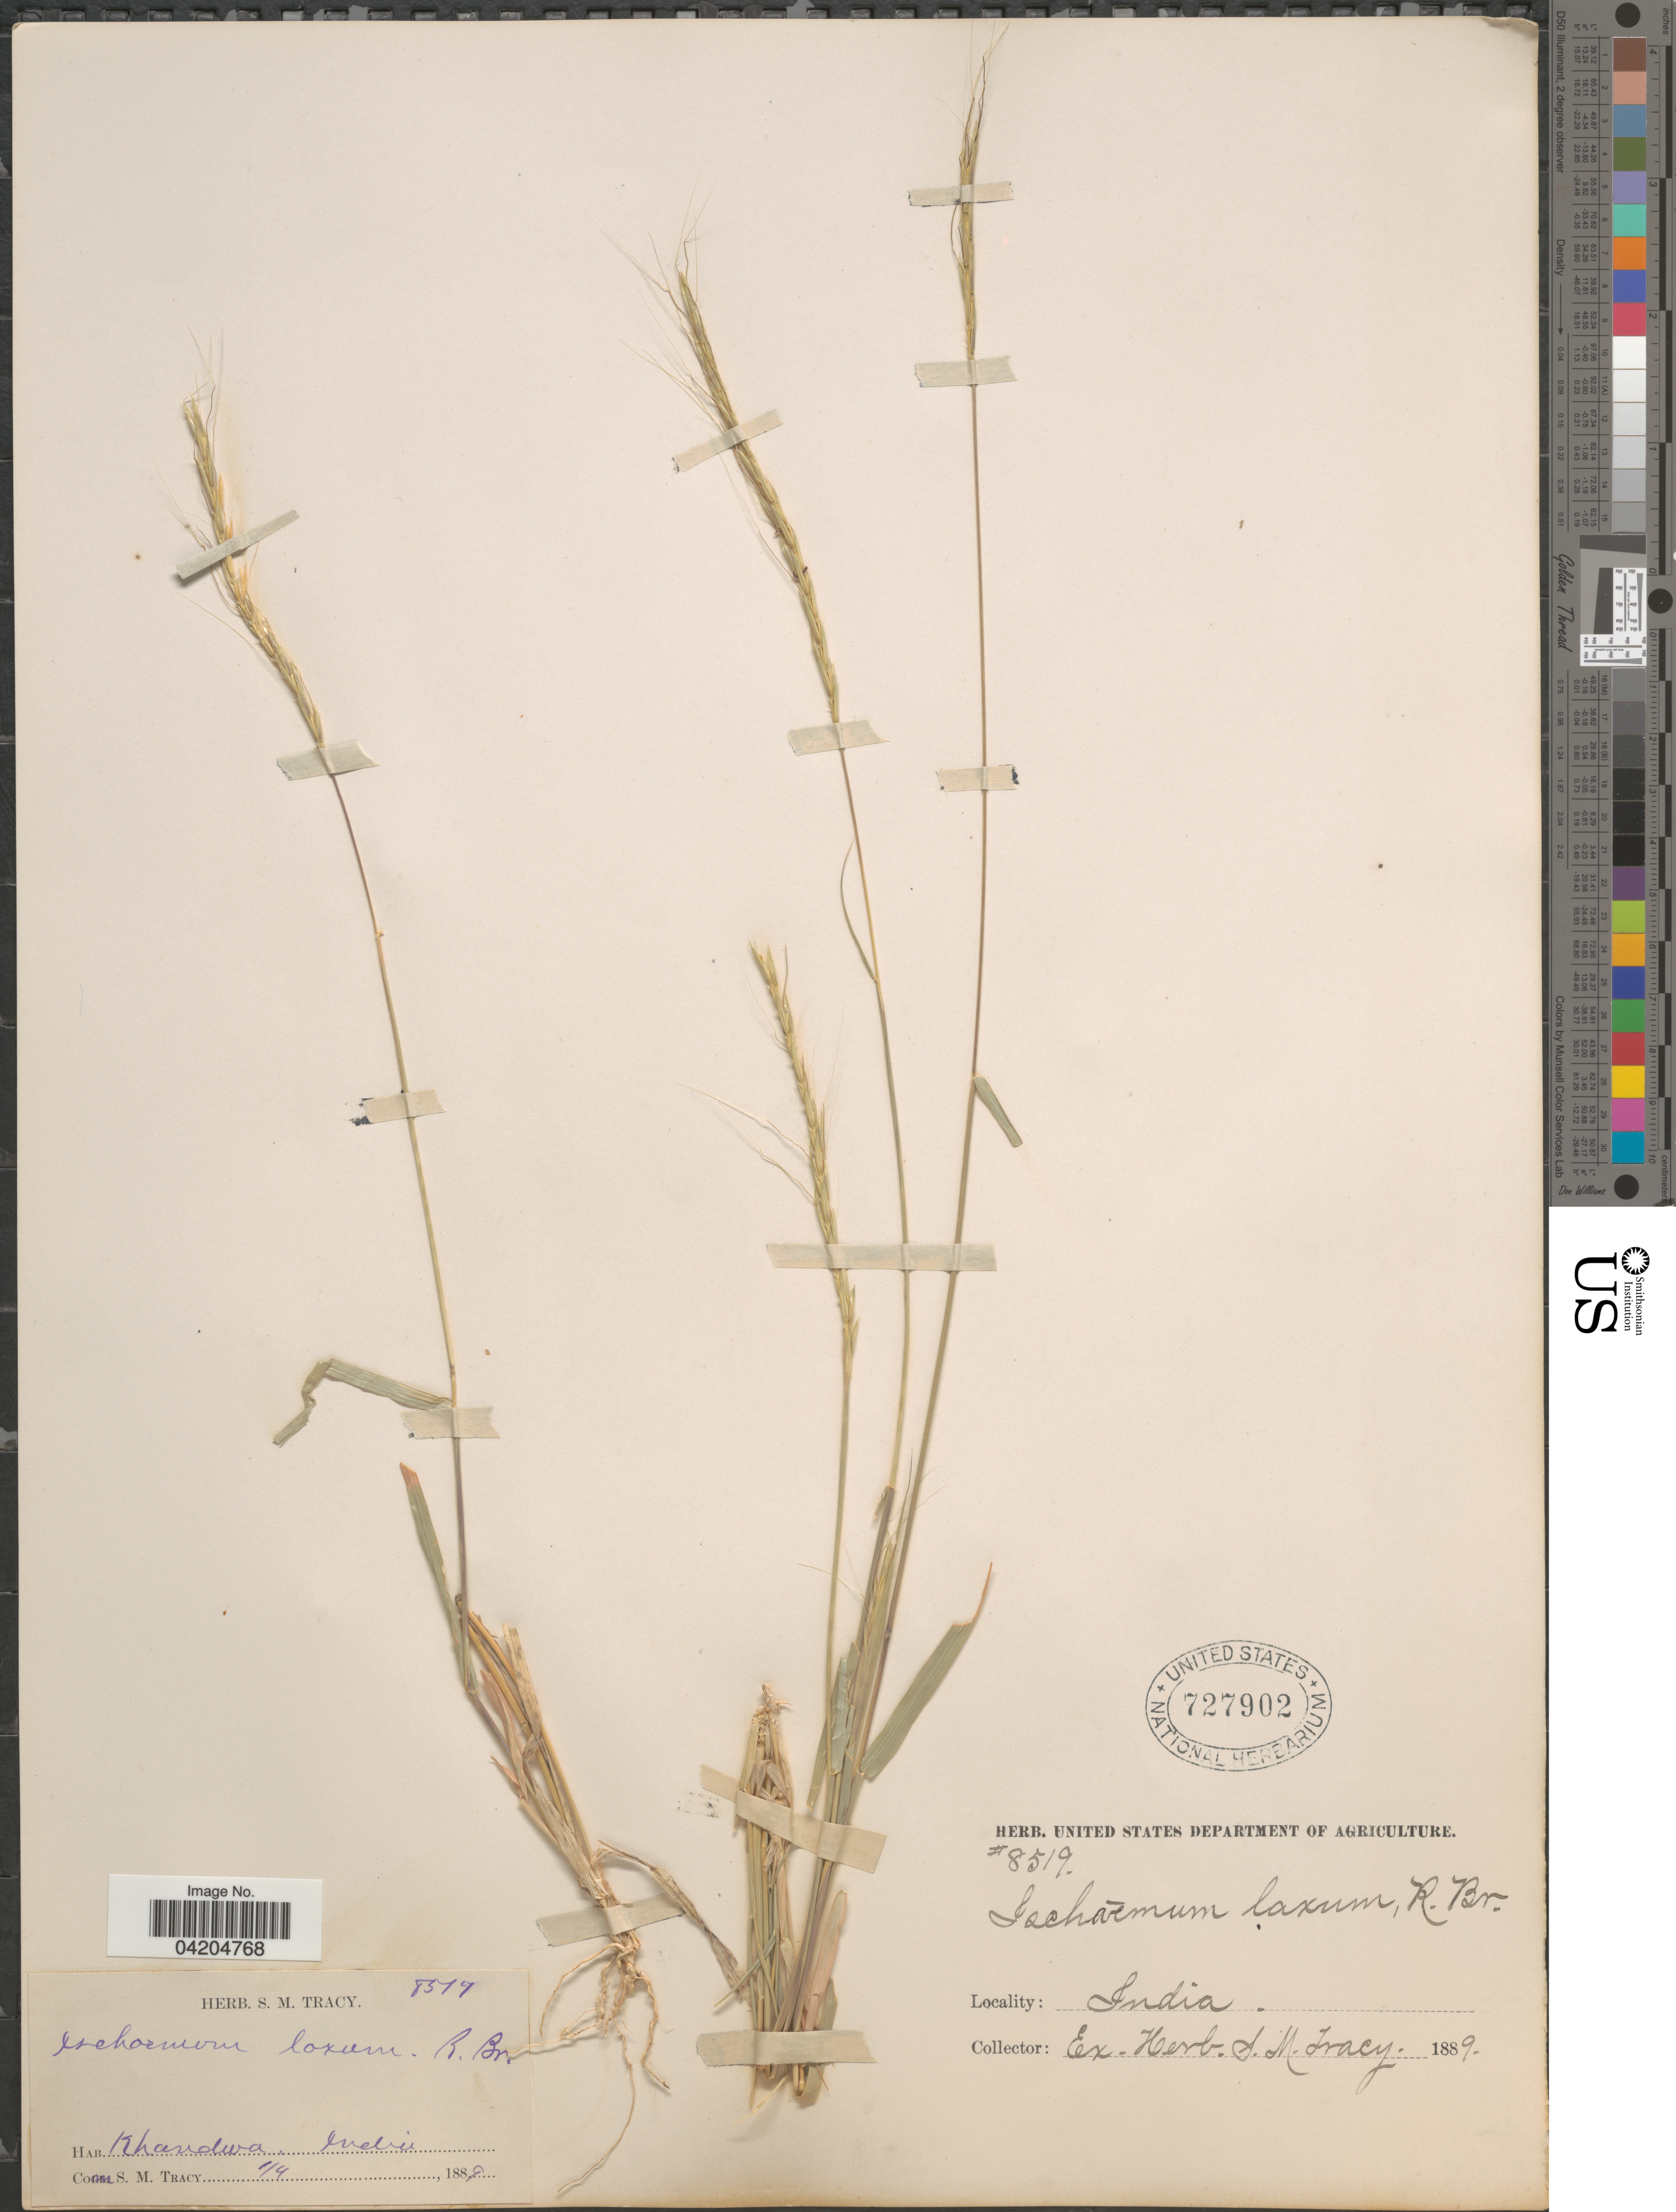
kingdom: Plantae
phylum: Tracheophyta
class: Liliopsida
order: Poales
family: Poaceae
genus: Sehima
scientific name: Sehima sulcatum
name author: (Hack.) A. Camus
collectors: Ex herb. S. M. Tracy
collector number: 8519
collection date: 1889-04-01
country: India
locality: Khandwa.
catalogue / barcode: US 727902